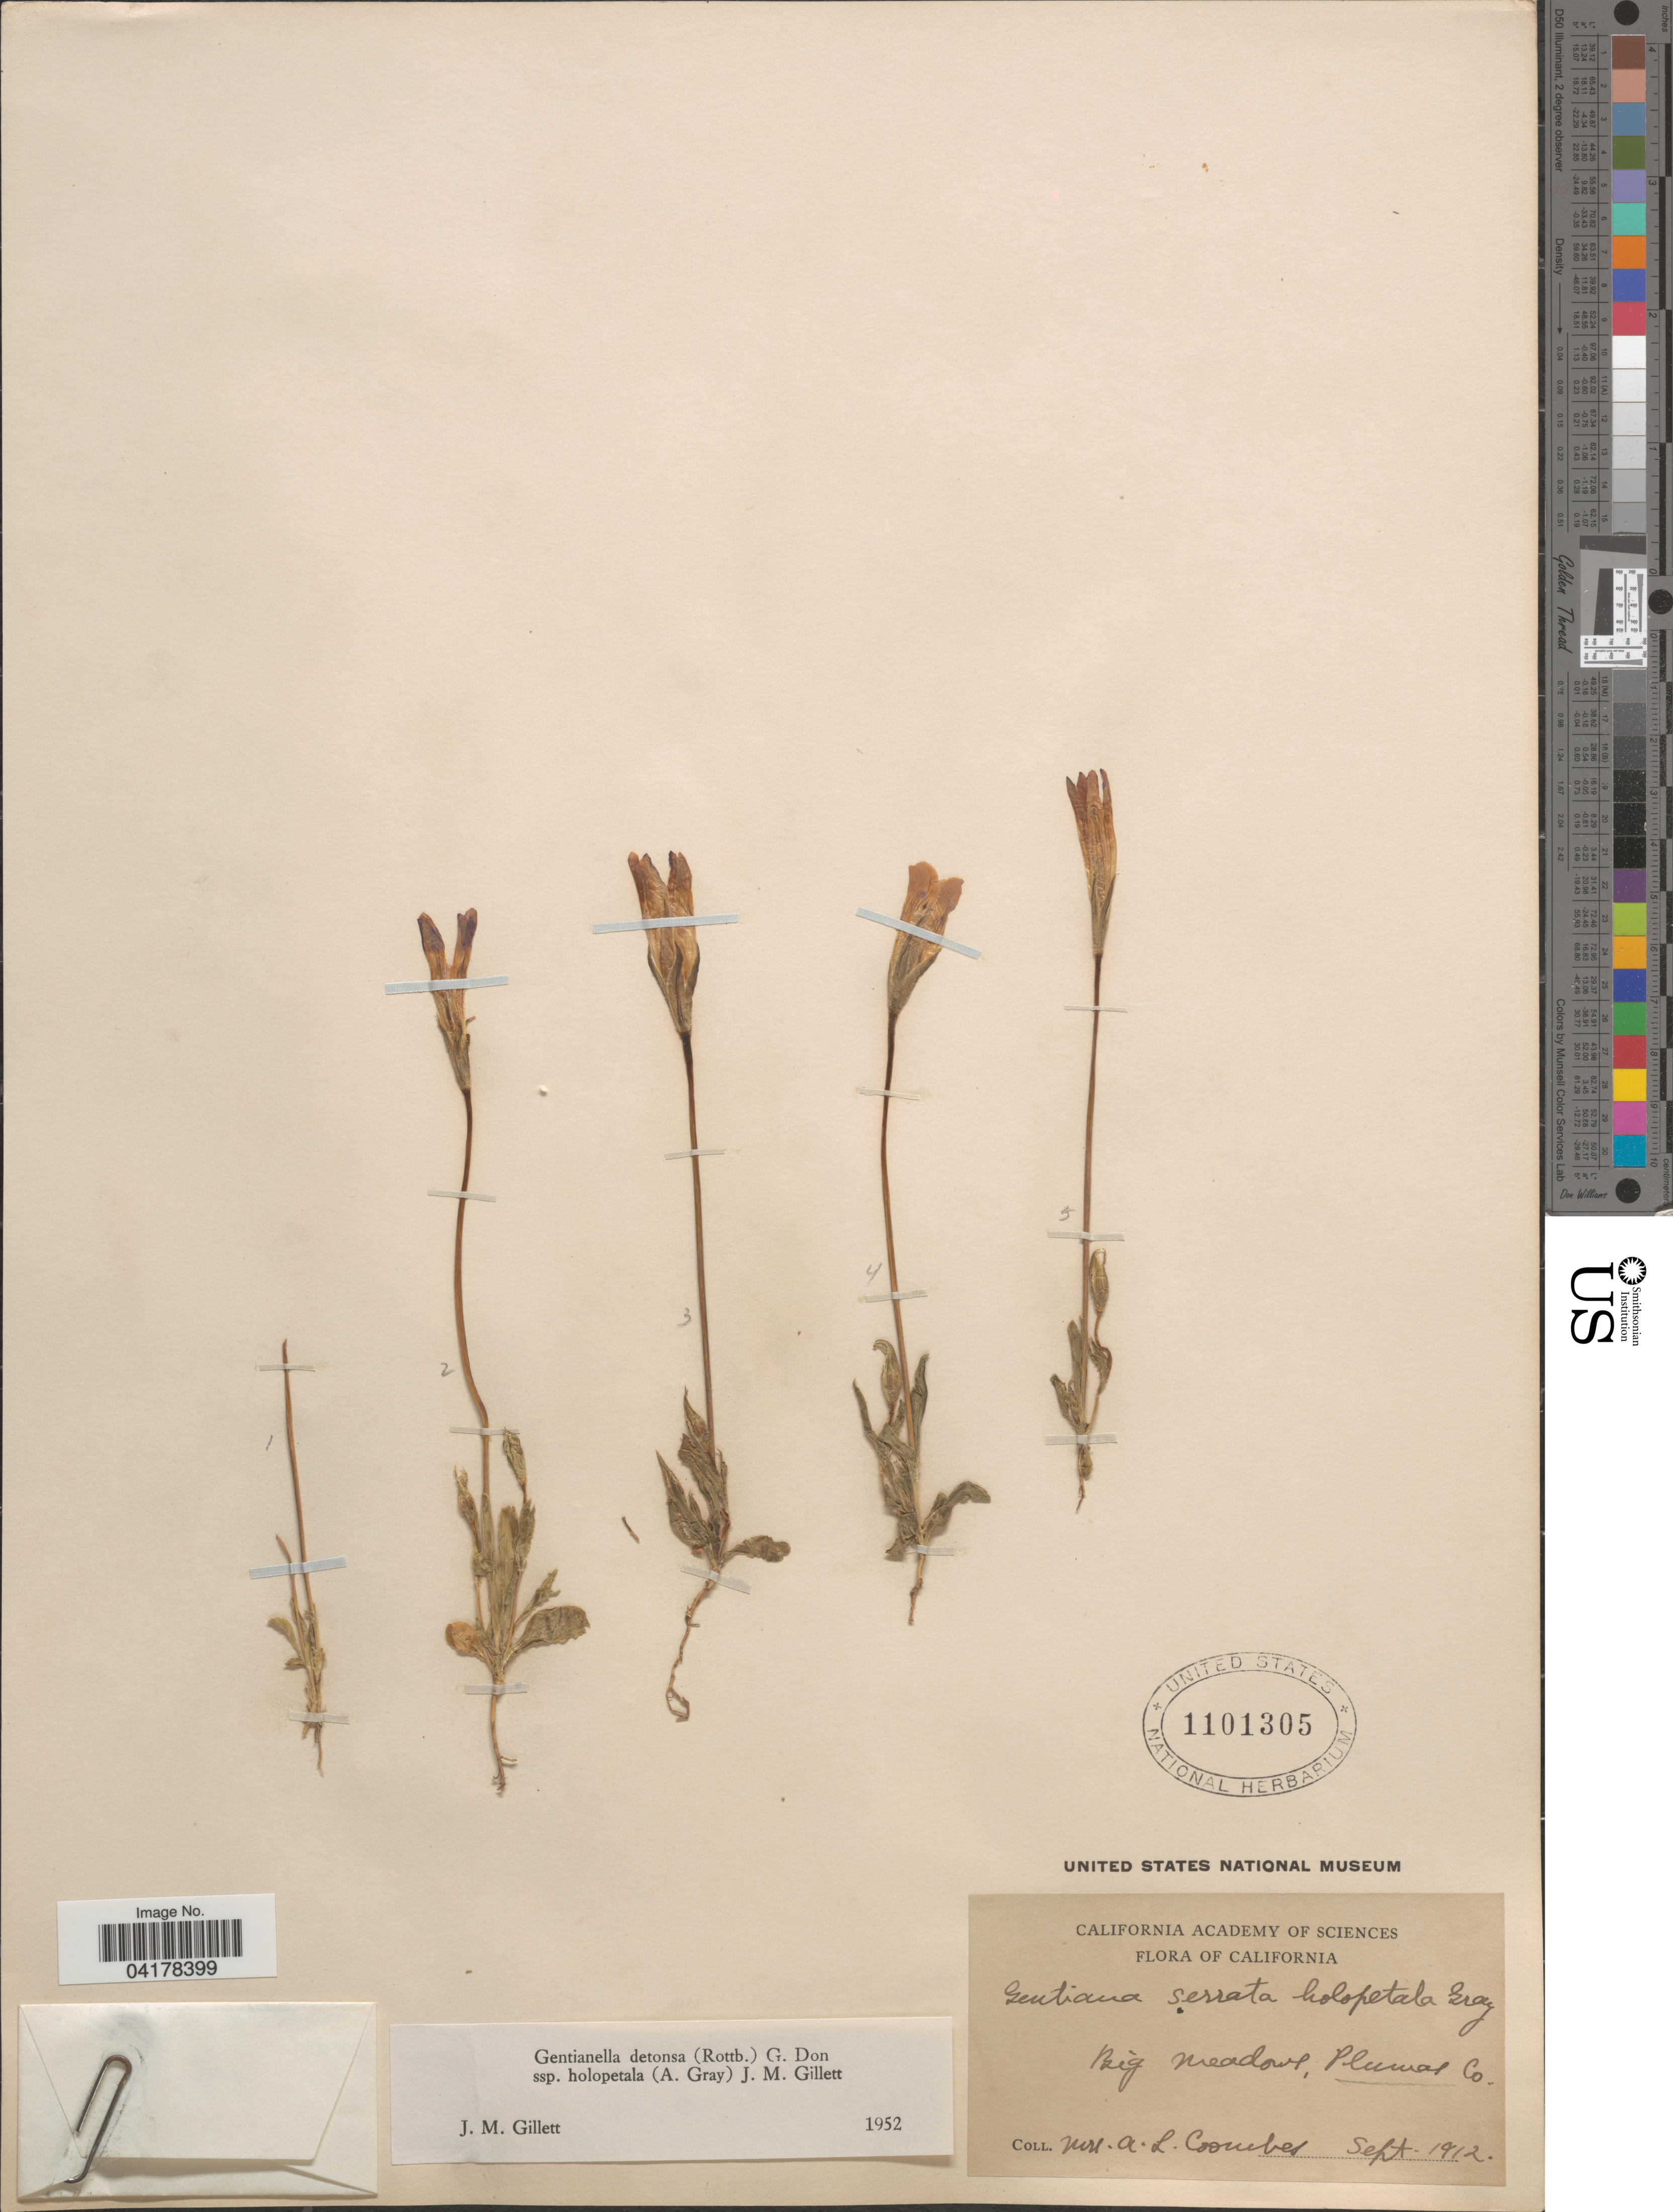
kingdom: Plantae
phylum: Tracheophyta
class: Magnoliopsida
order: Gentianales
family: Gentianaceae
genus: Gentianella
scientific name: Gentianella detonsa subsp. holopetala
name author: (A. Gray) J.M. Gillett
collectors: A. Coombes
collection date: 1912-09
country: United States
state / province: California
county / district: Plumas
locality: Big Meadows, Plumas Co.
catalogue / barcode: US 1101305